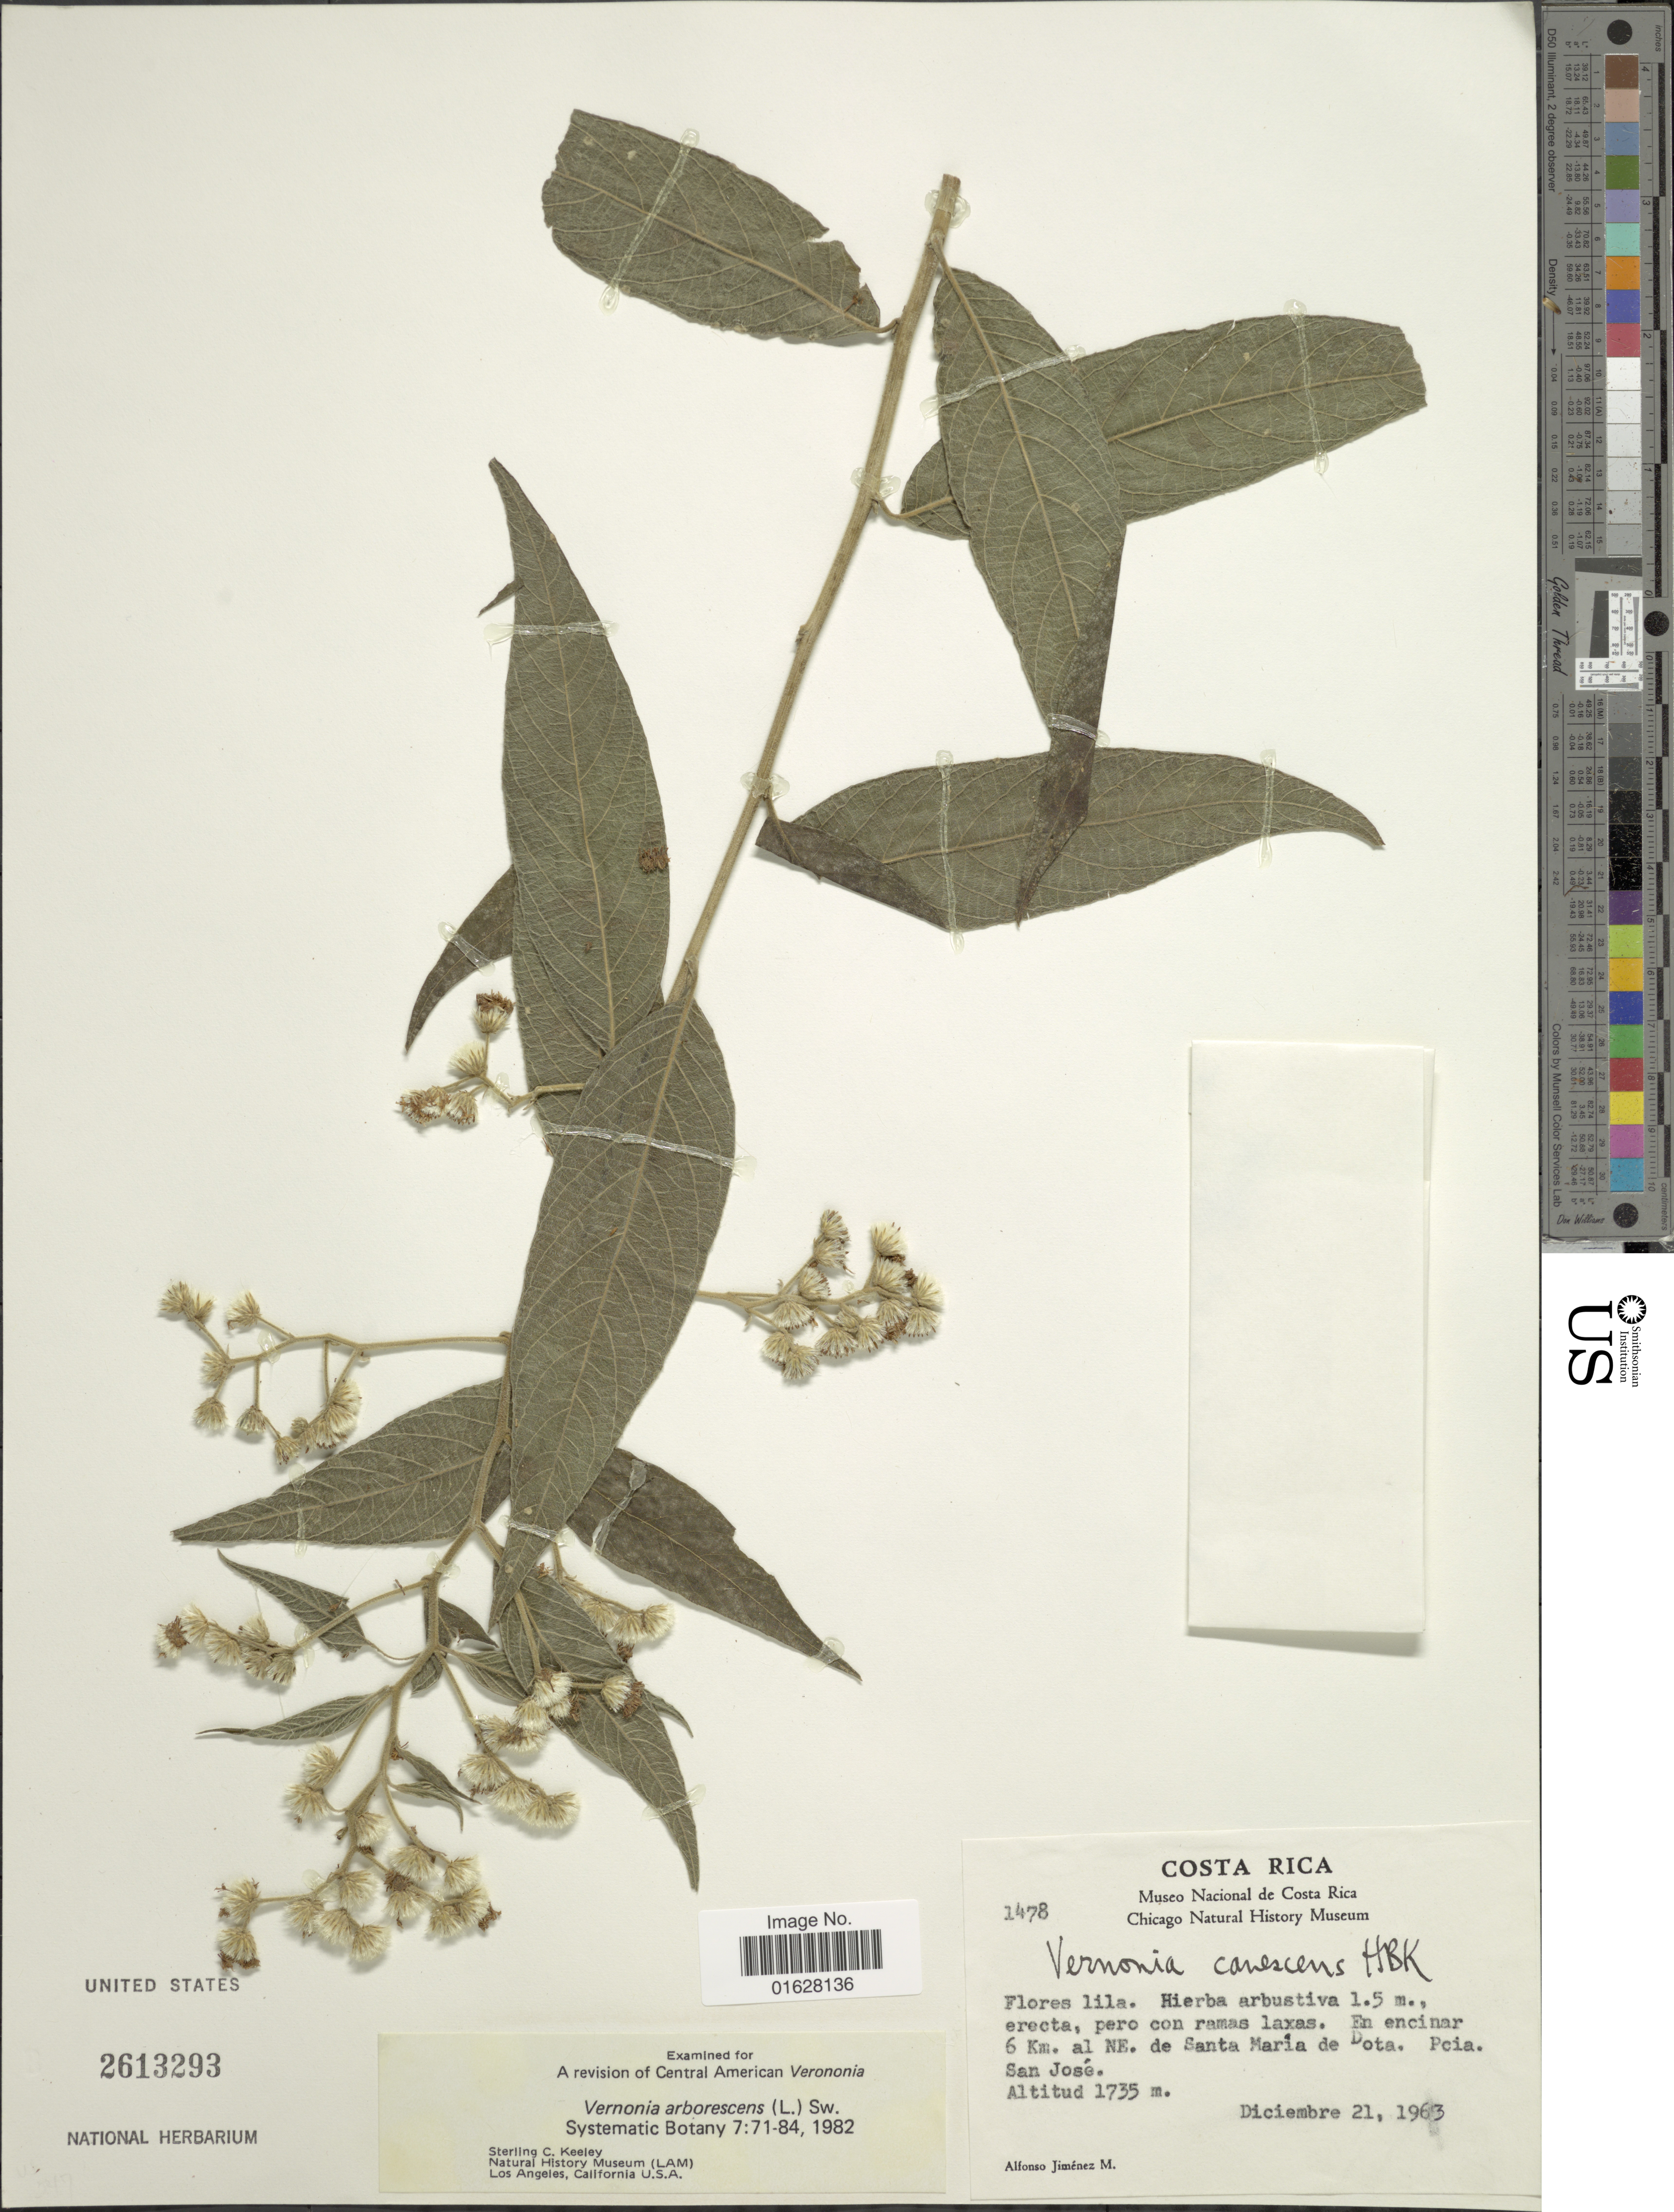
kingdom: Plantae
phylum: Tracheophyta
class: Magnoliopsida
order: Asterales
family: Asteraceae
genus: Lepidaploa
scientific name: Lepidaploa canescens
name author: (Kunth) H. Rob.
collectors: A. Jimenez M.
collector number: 1478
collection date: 1963-12-21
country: Costa Rica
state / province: San José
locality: Costa Rica. En encinar 6 Km. al NE. de Santa Maria de Dota. Pcia. San José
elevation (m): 1735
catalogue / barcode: US 2613293